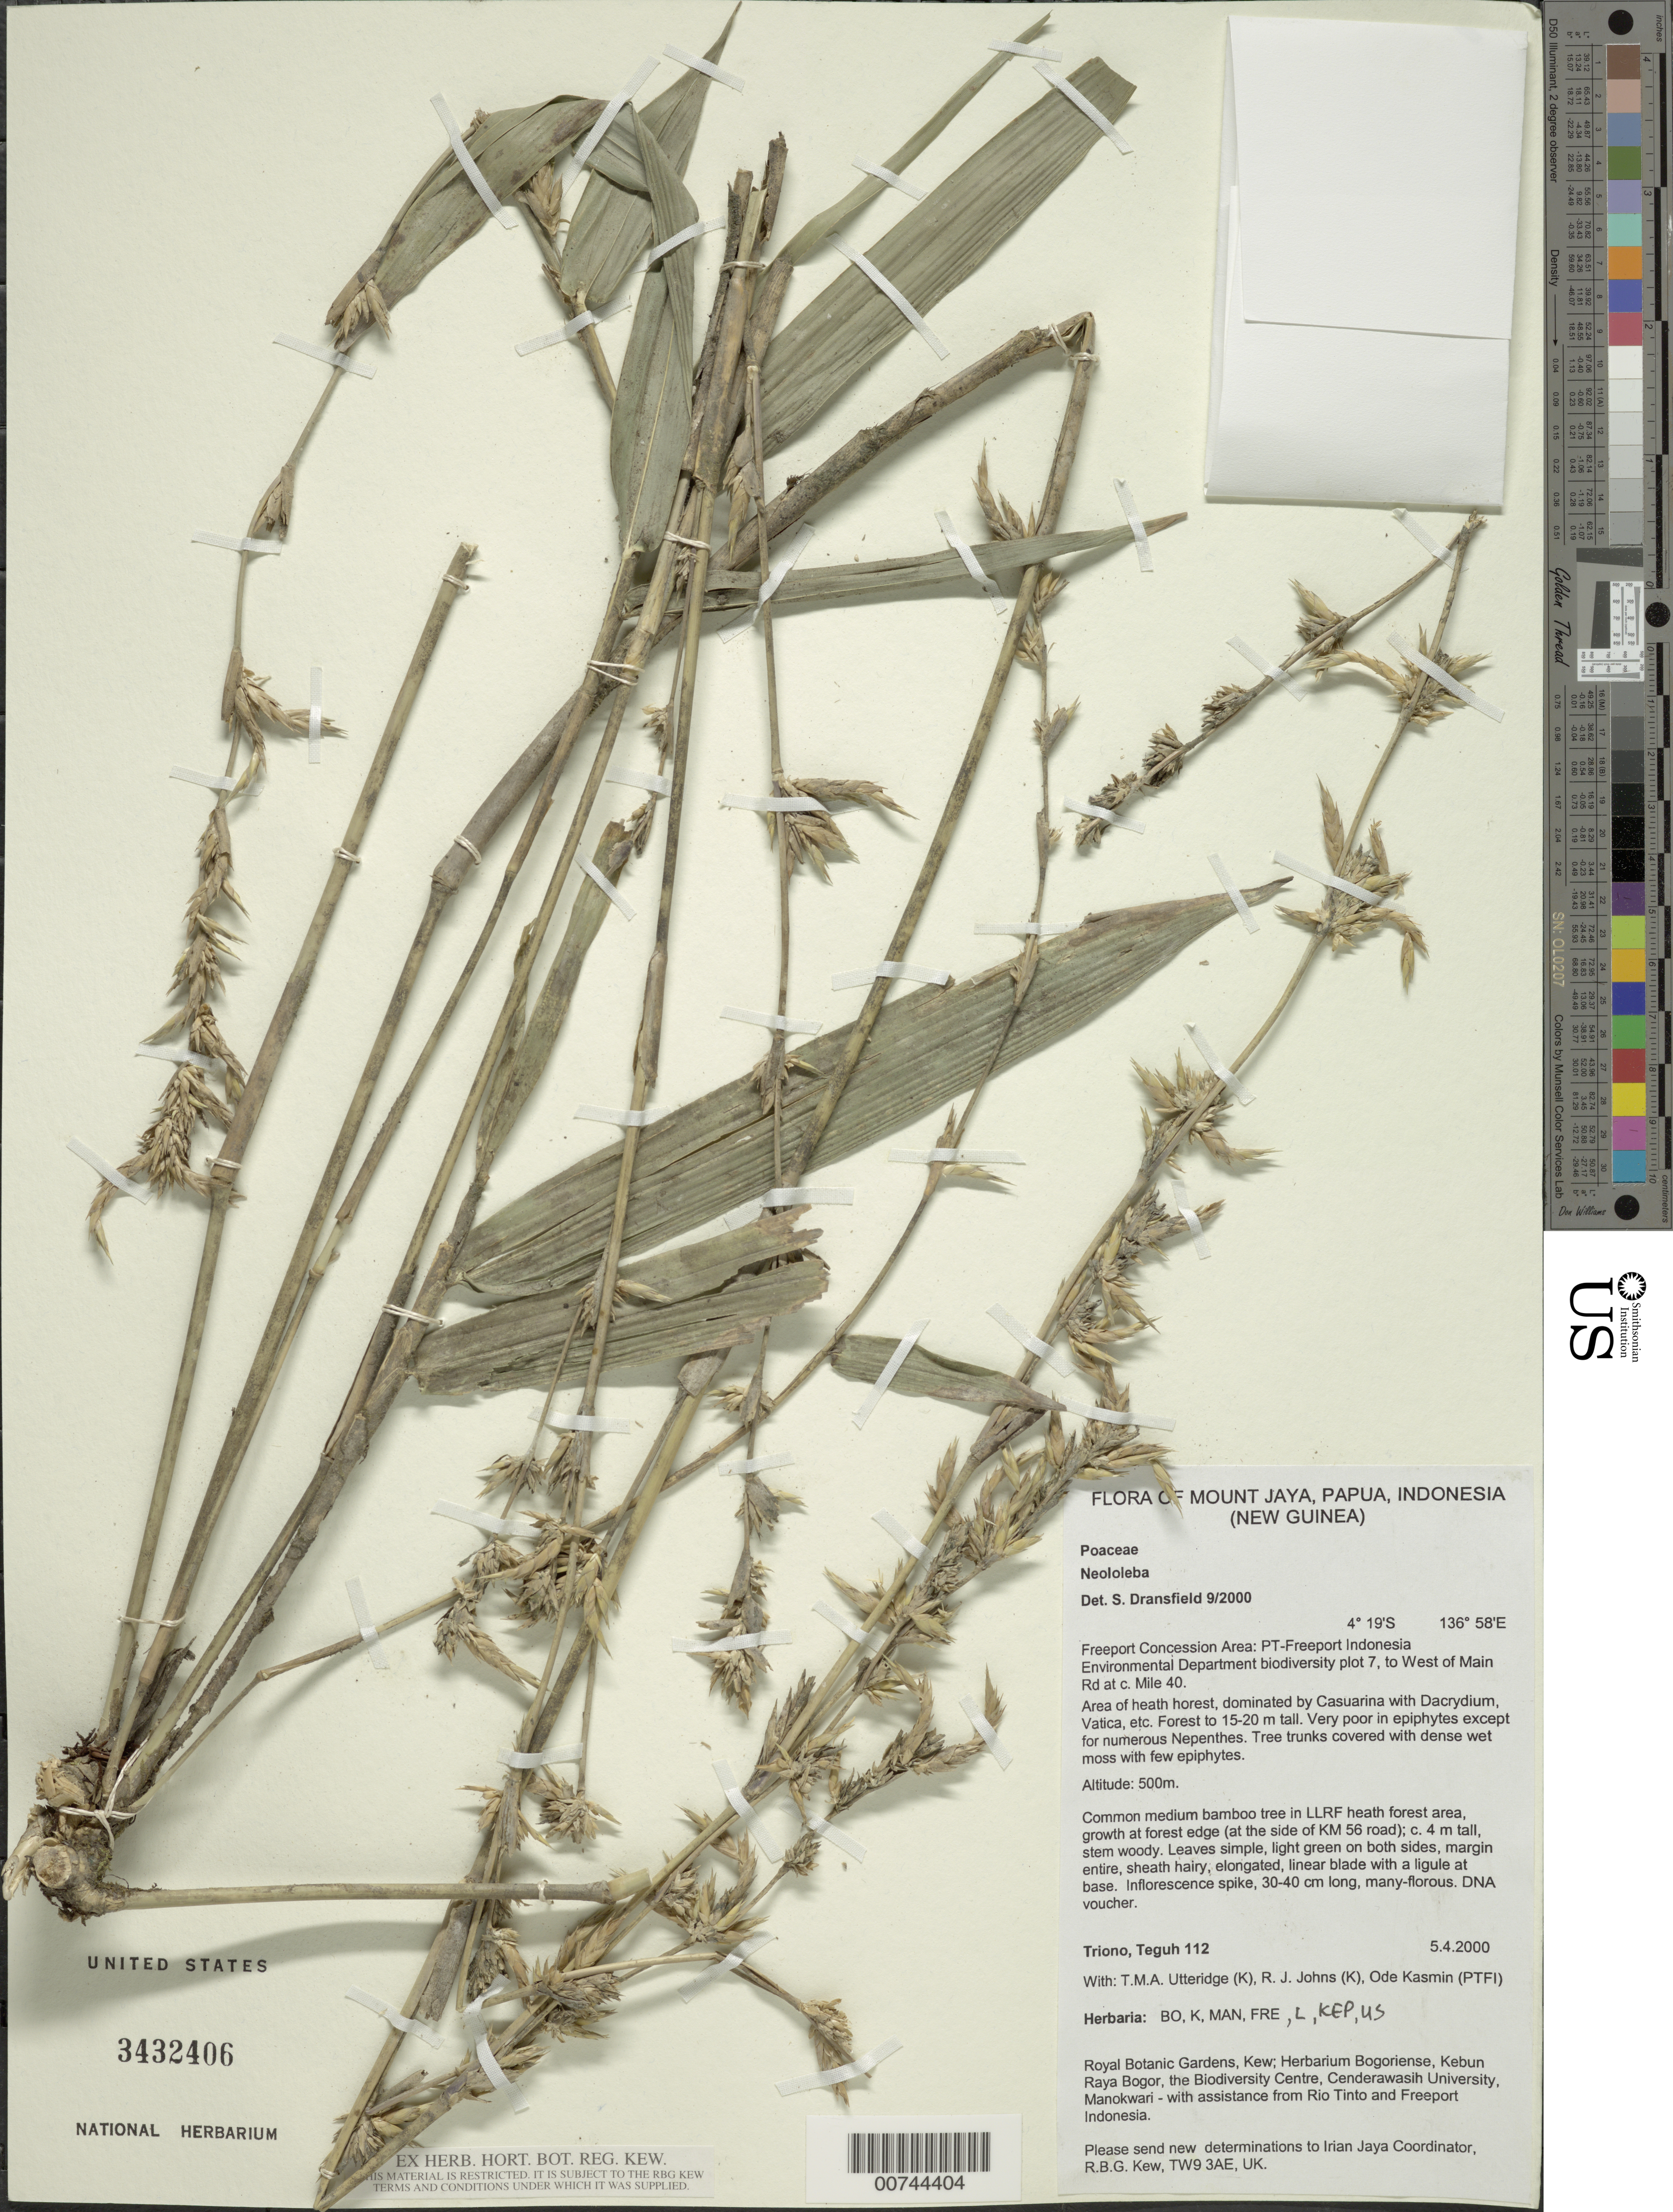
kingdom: Plantae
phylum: Tracheophyta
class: Liliopsida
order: Poales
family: Poaceae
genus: Neololeba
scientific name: Neololeba sp.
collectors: T. Triono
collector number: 112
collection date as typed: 05 Apr 2000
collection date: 2000-04-05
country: Indonesia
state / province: Papua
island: New Guinea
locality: Freeport Concession Area, Greeport Indonesia Environmental Dept. Irian Barat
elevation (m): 500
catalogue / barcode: US 3432406